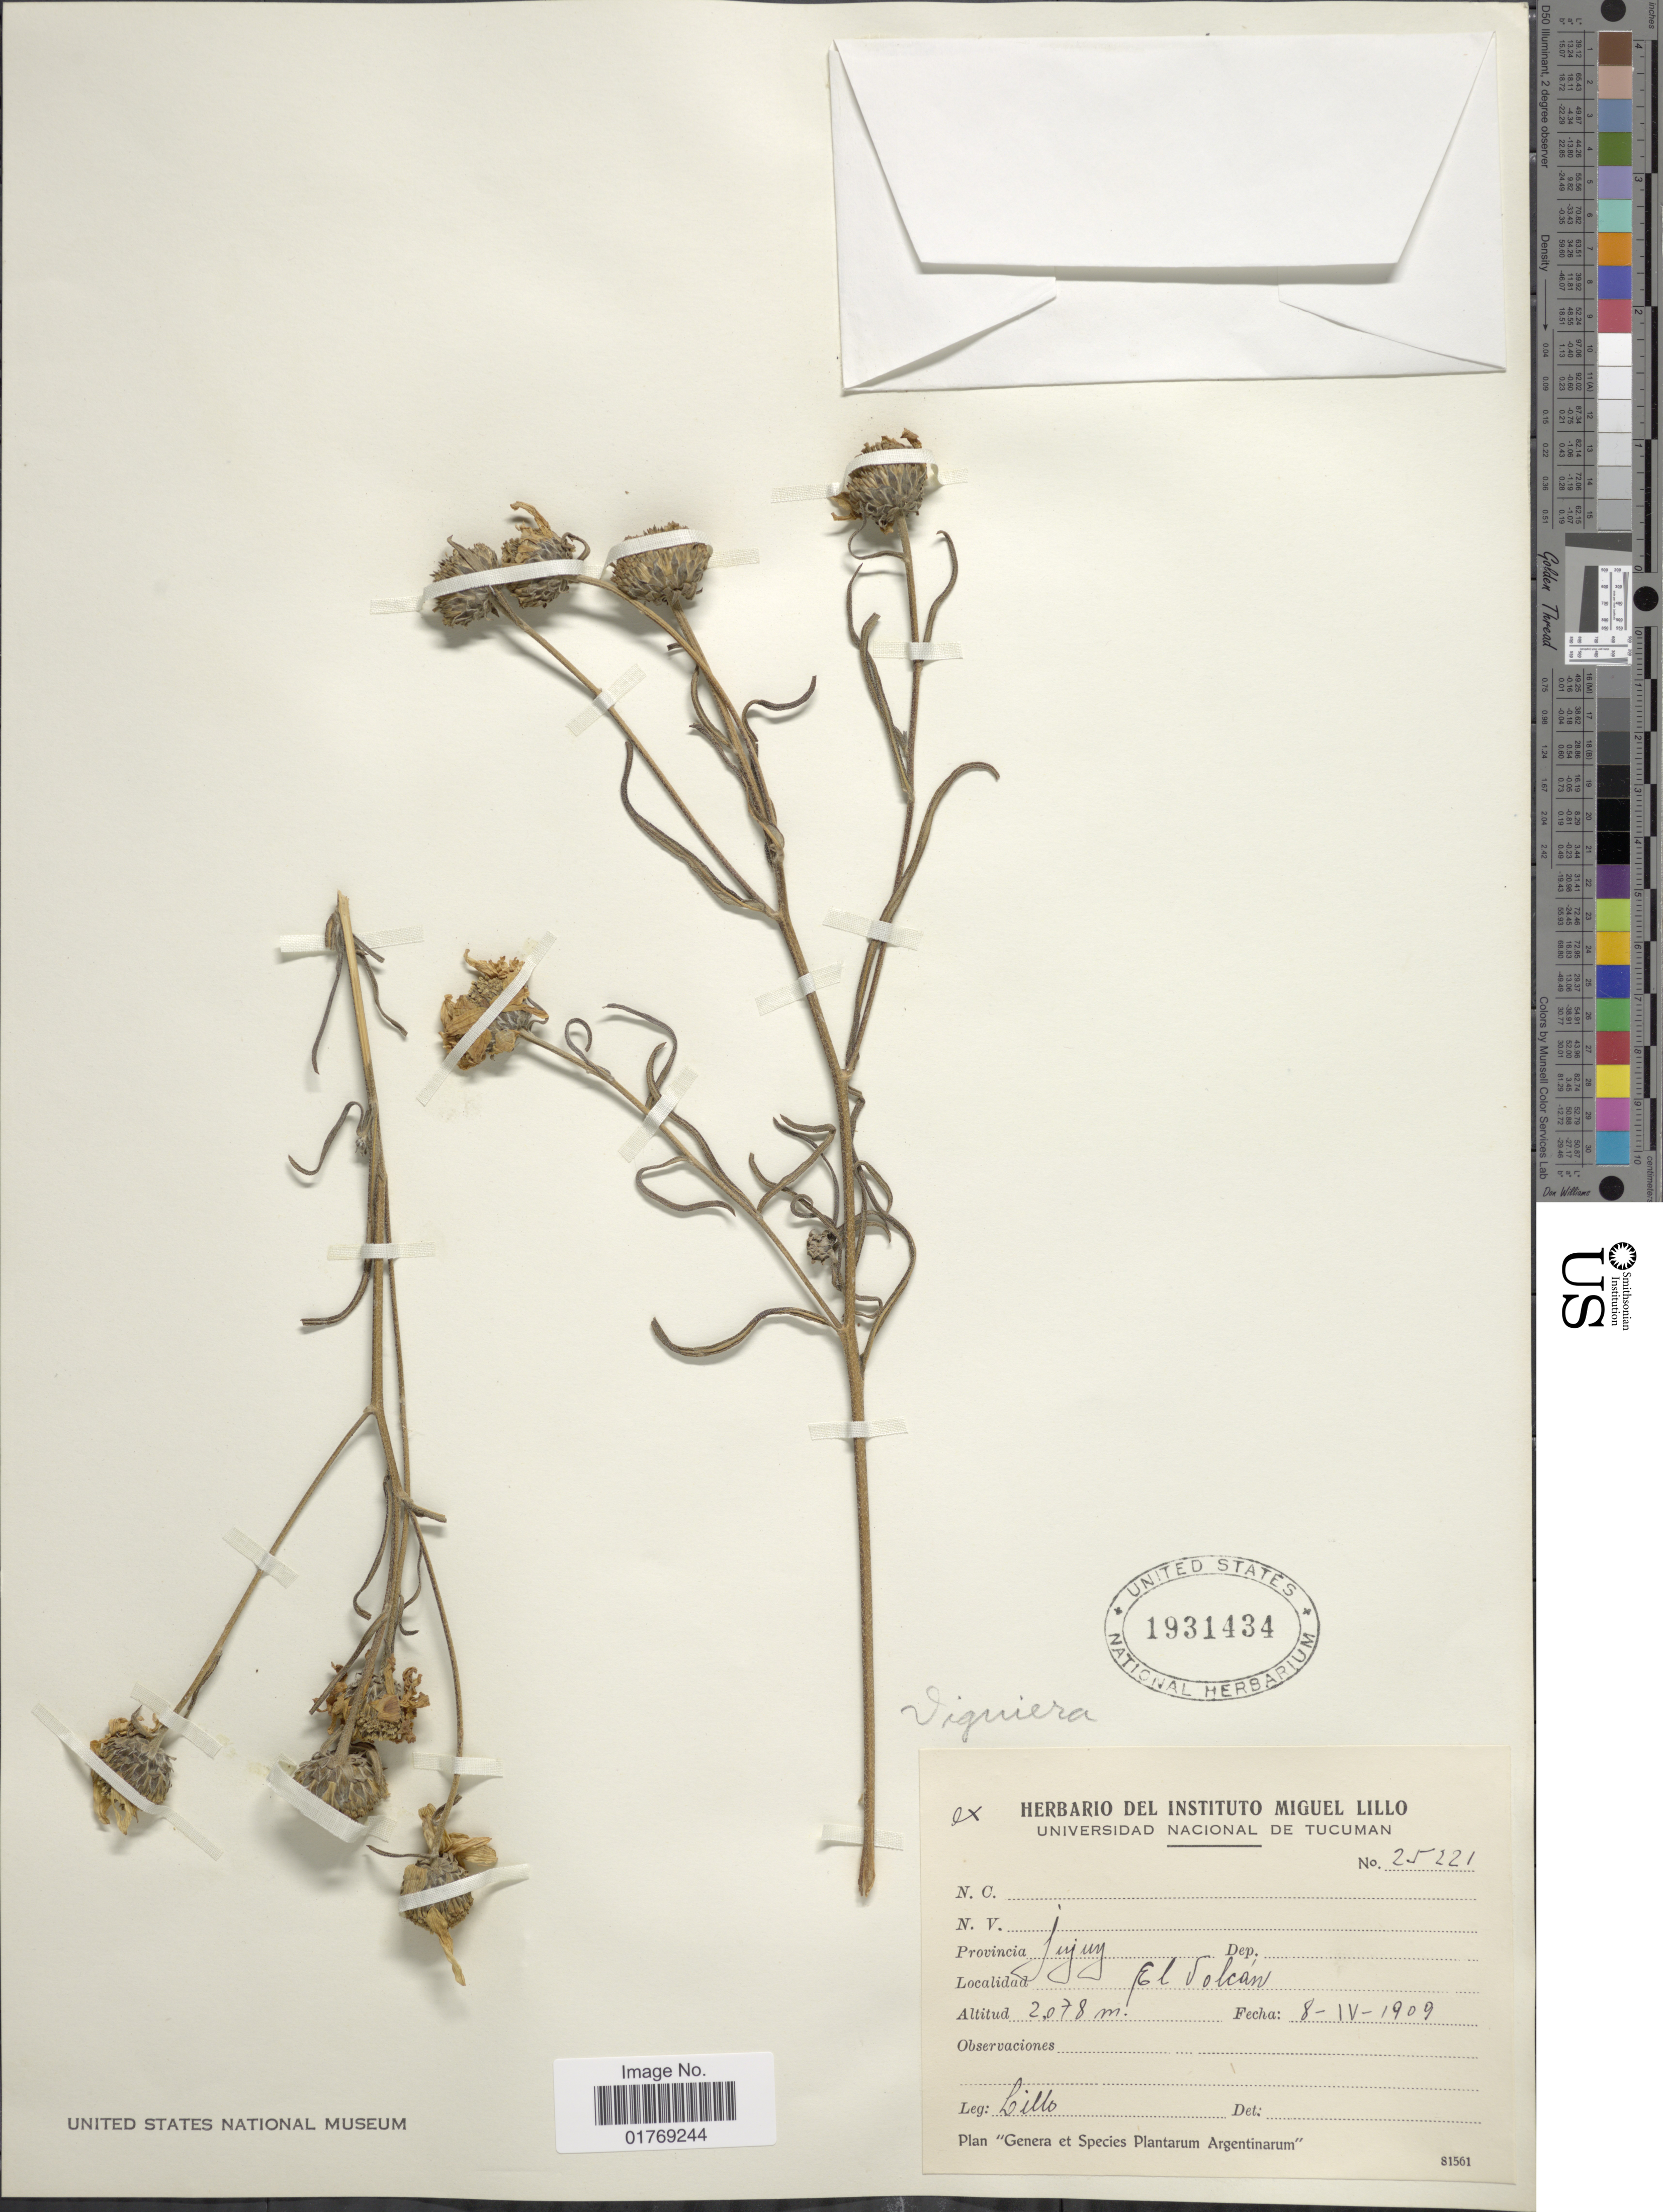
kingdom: Plantae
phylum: Tracheophyta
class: Magnoliopsida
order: Asterales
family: Asteraceae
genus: Viguiera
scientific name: Viguiera sp.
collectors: -. Lillo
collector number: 25221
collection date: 1909-04-08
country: Argentina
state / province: Jujuy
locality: Provincia Jujuy. El Volcán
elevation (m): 2078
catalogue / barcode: US 1931434